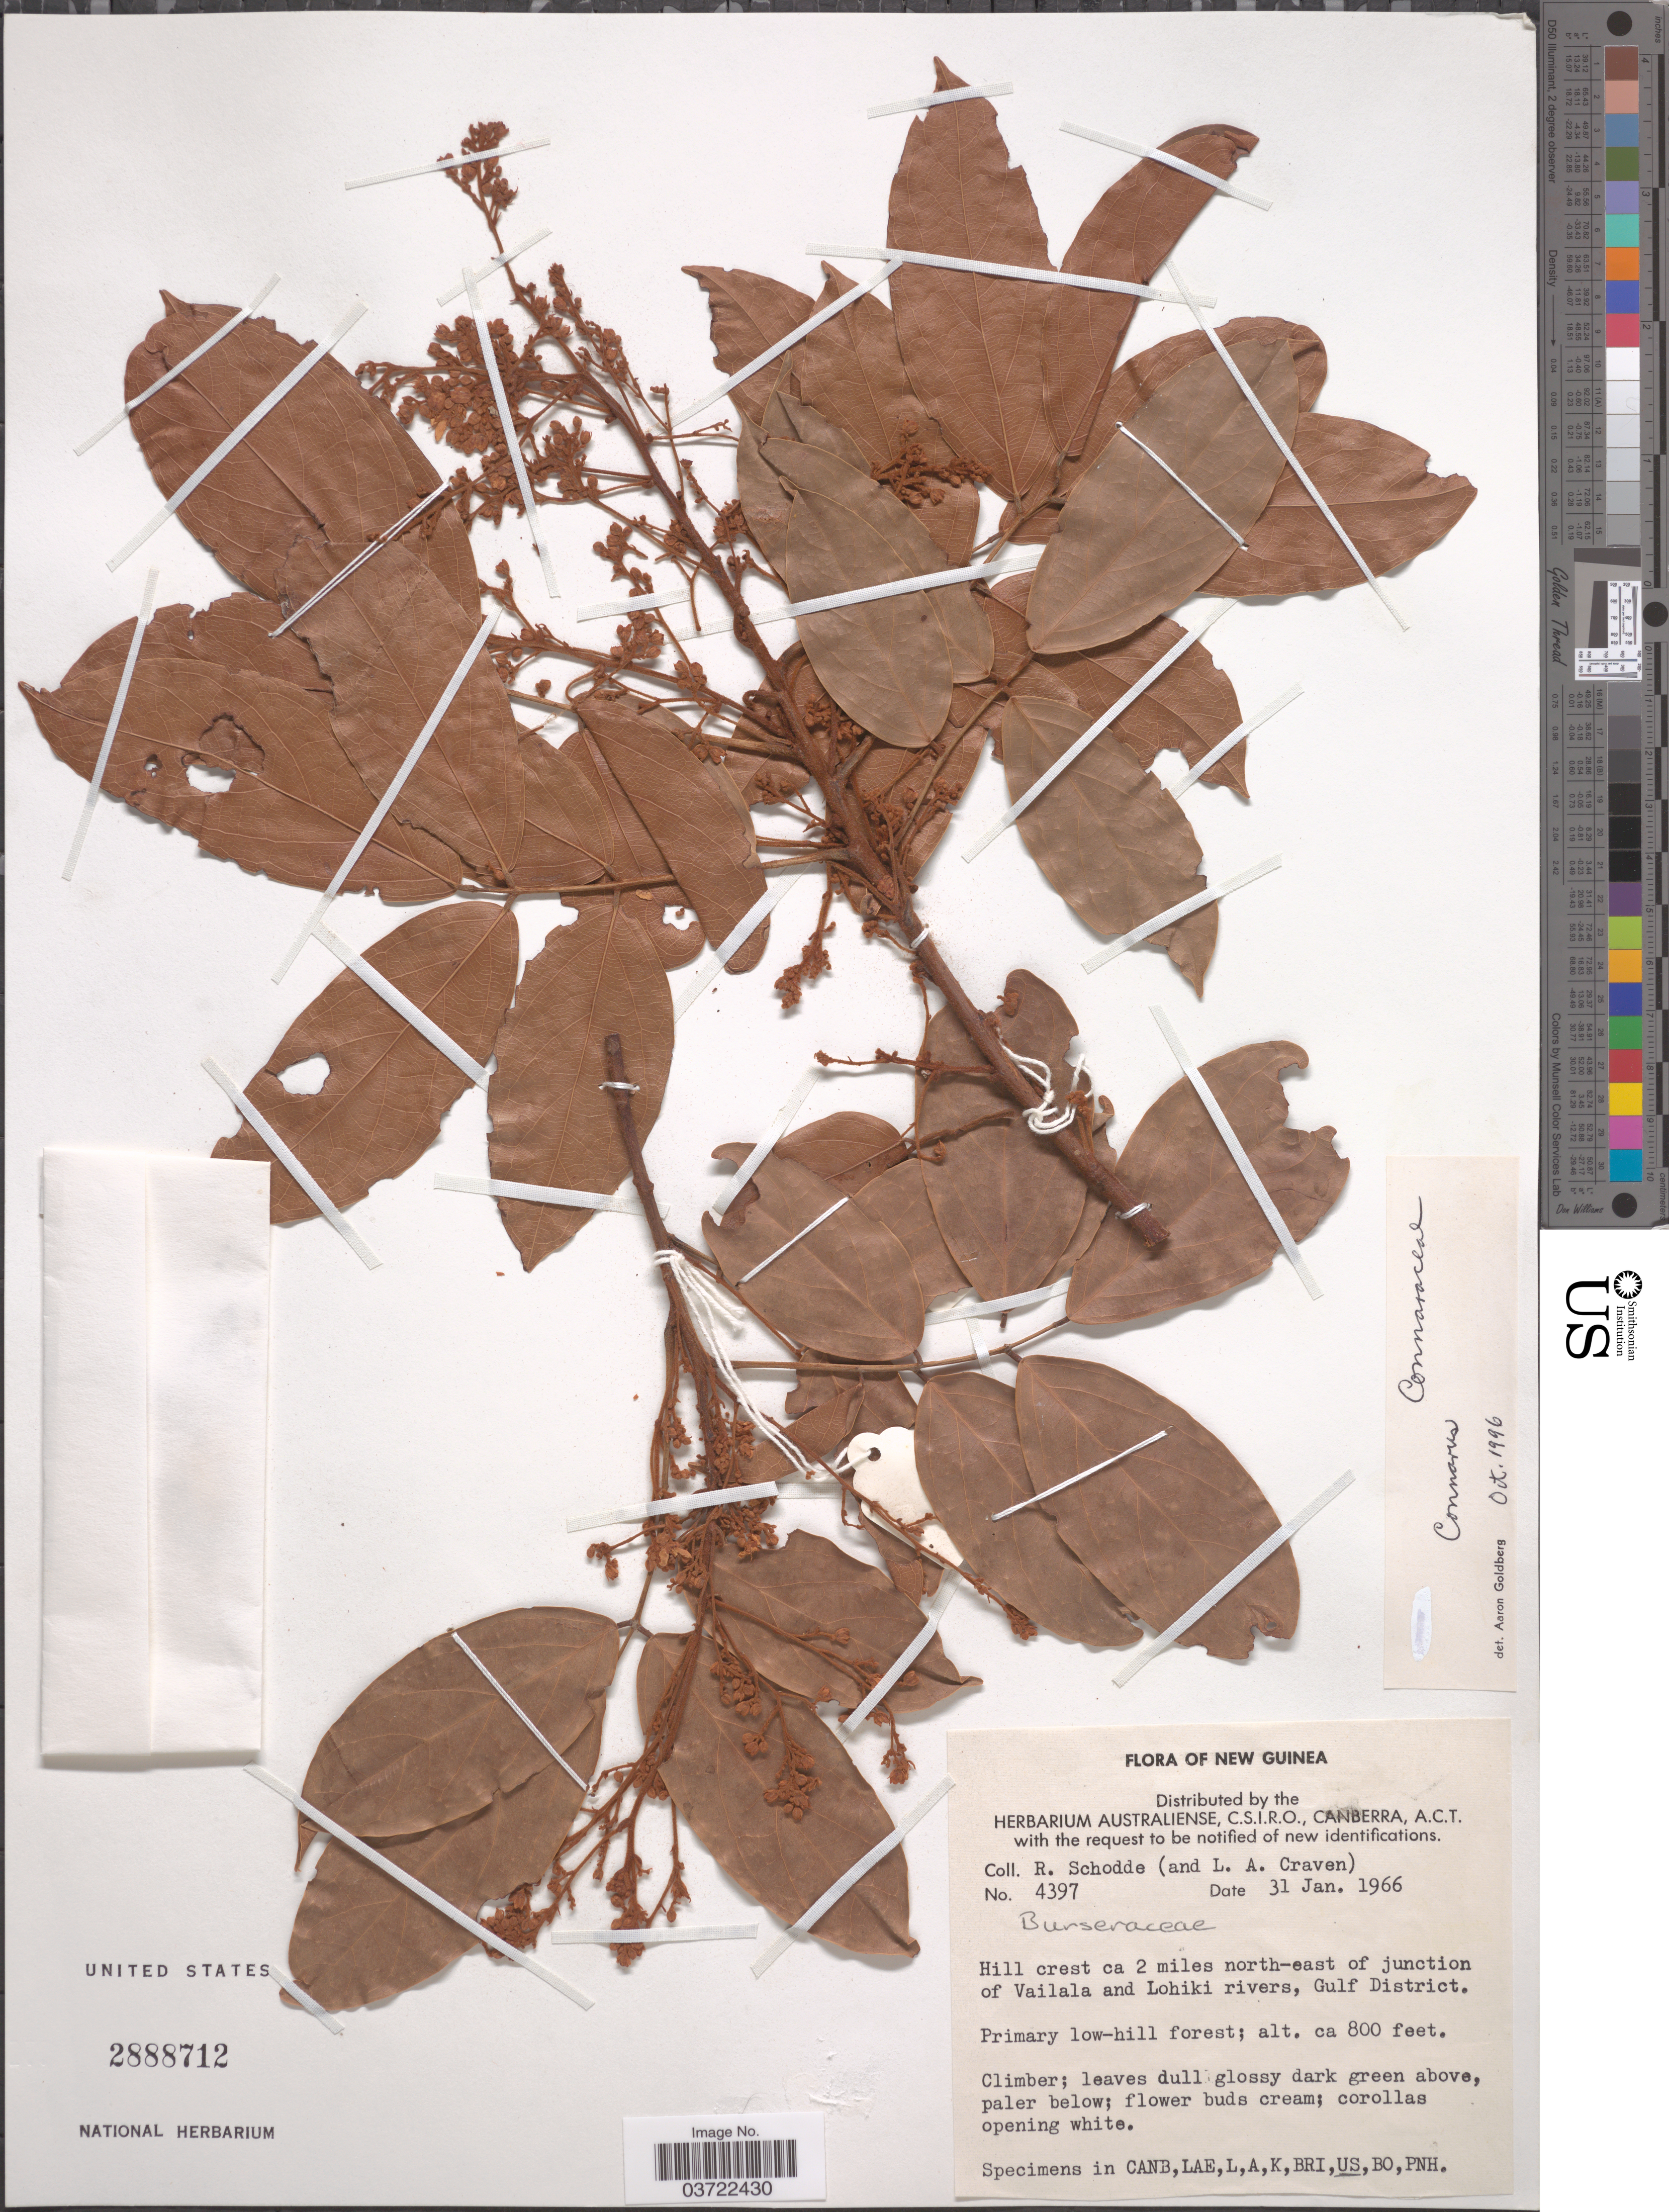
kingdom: Plantae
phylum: Tracheophyta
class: Magnoliopsida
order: Oxalidales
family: Connaraceae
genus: Connarus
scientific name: Connarus sp.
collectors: R. Schodde & L. A. Craven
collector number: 4397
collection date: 1966-01-31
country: Papua New Guinea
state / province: Gulf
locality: New Guinea. Hill crest ca 2 miles north-east of junction of Vailala and Lohiki rivers, Gulf District.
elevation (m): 244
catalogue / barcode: US 2888712